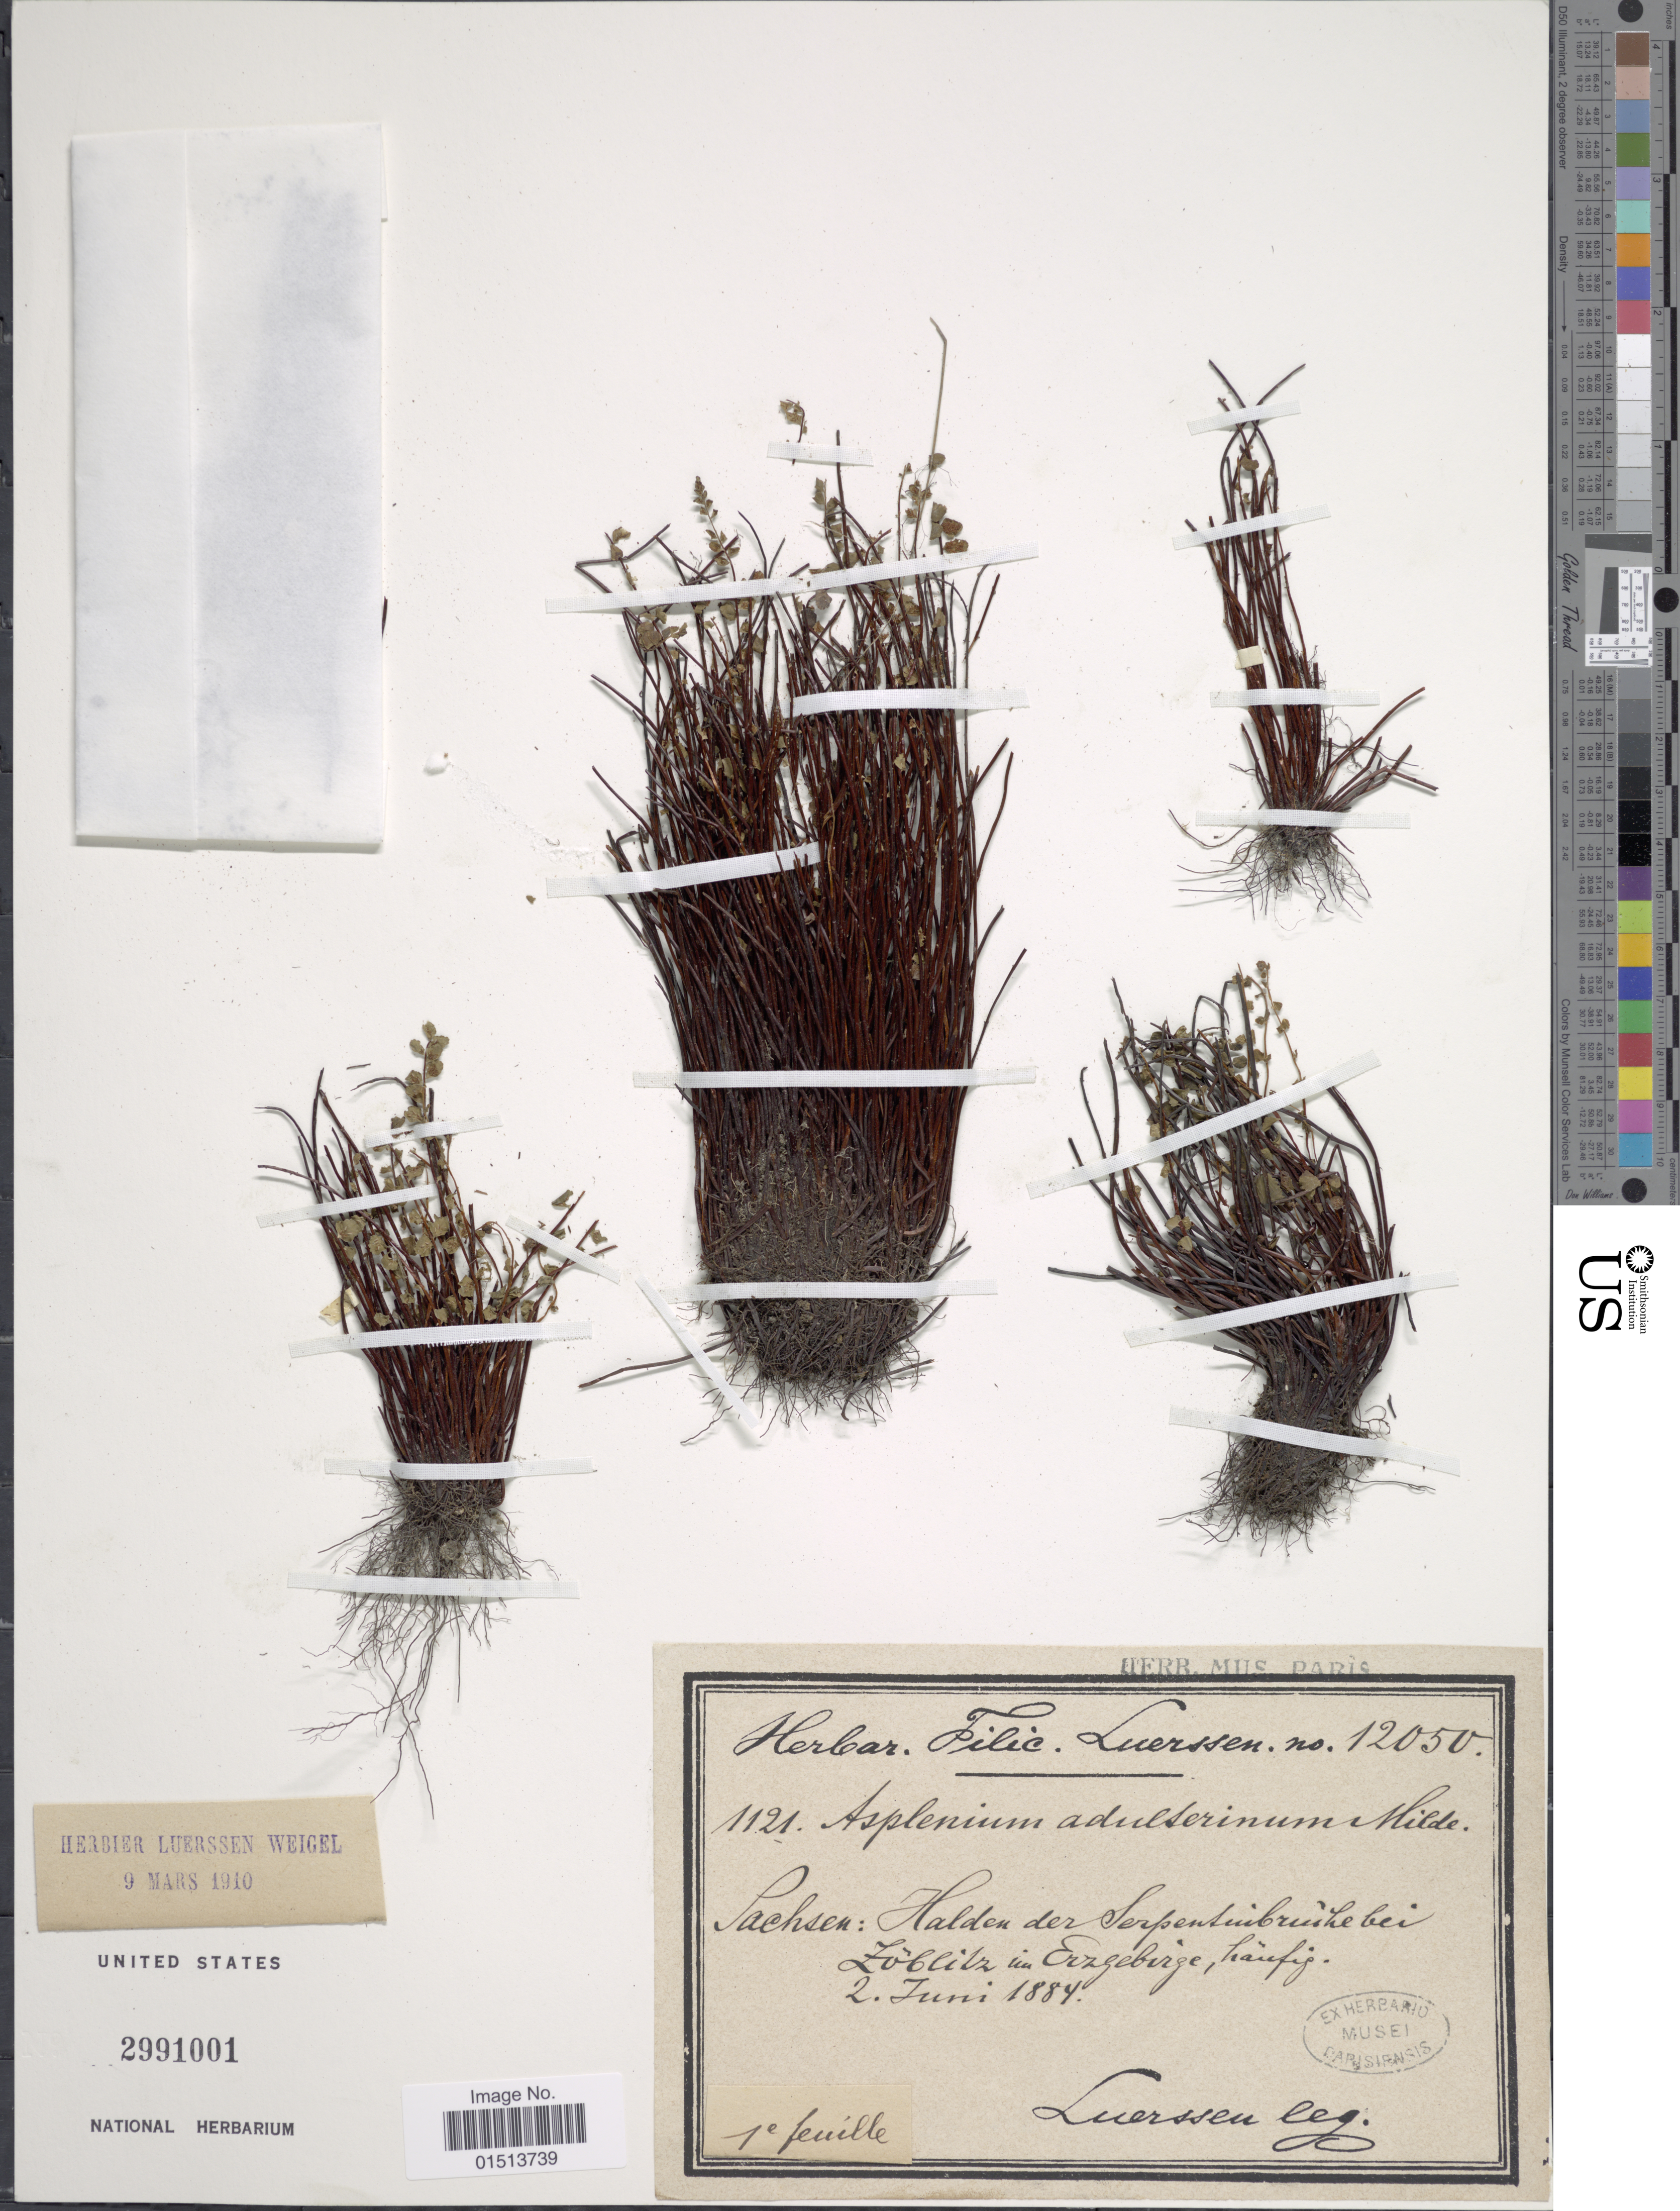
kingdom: Plantae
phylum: Tracheophyta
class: Polypodiopsida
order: Polypodiales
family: Aspleniaceae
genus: Asplenium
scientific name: Asplenium adulterinum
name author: Milde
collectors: Luerssen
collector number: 1121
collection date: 1884-06-02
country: Germany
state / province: Sachsen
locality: Halden der Serpentinbrinhe bei Löblitz in Erzebirge, häufig.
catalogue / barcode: US 2991001